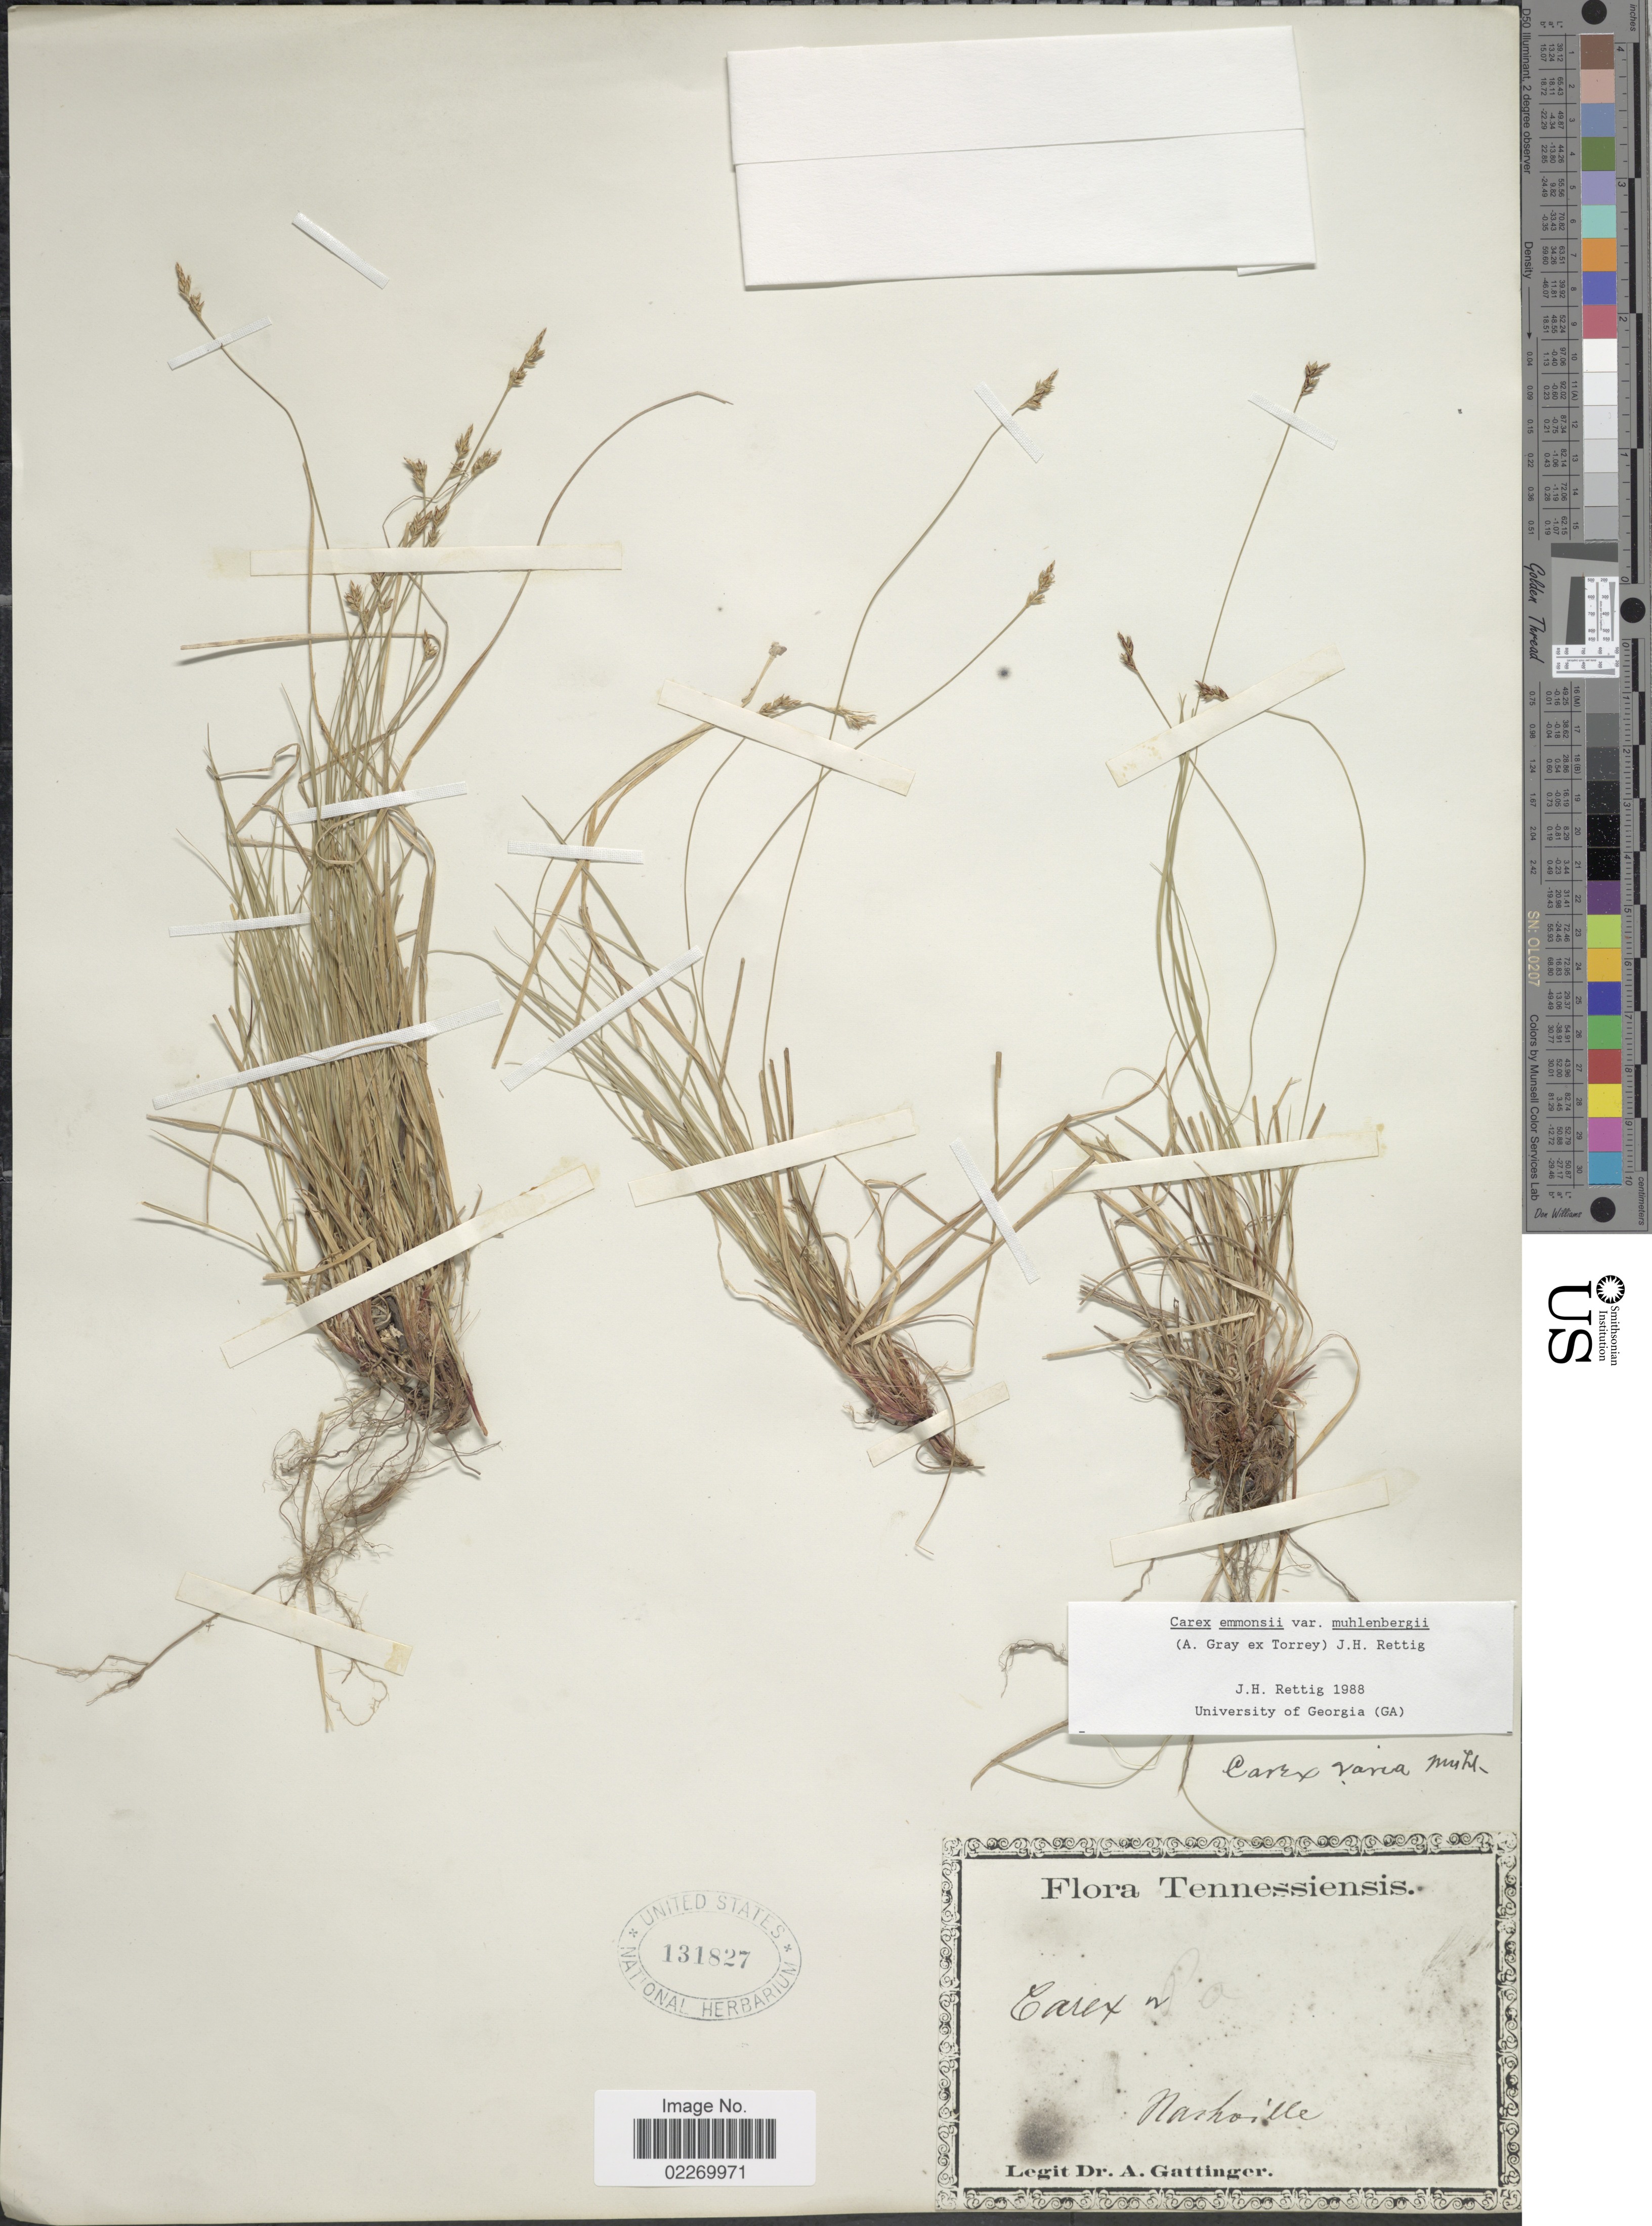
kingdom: Plantae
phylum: Tracheophyta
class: Liliopsida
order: Poales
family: Cyperaceae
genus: Carex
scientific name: Carex albicans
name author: Willd. ex Spreng.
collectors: A. Gattinger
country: United States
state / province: Tennessee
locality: Nashville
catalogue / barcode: US 131827